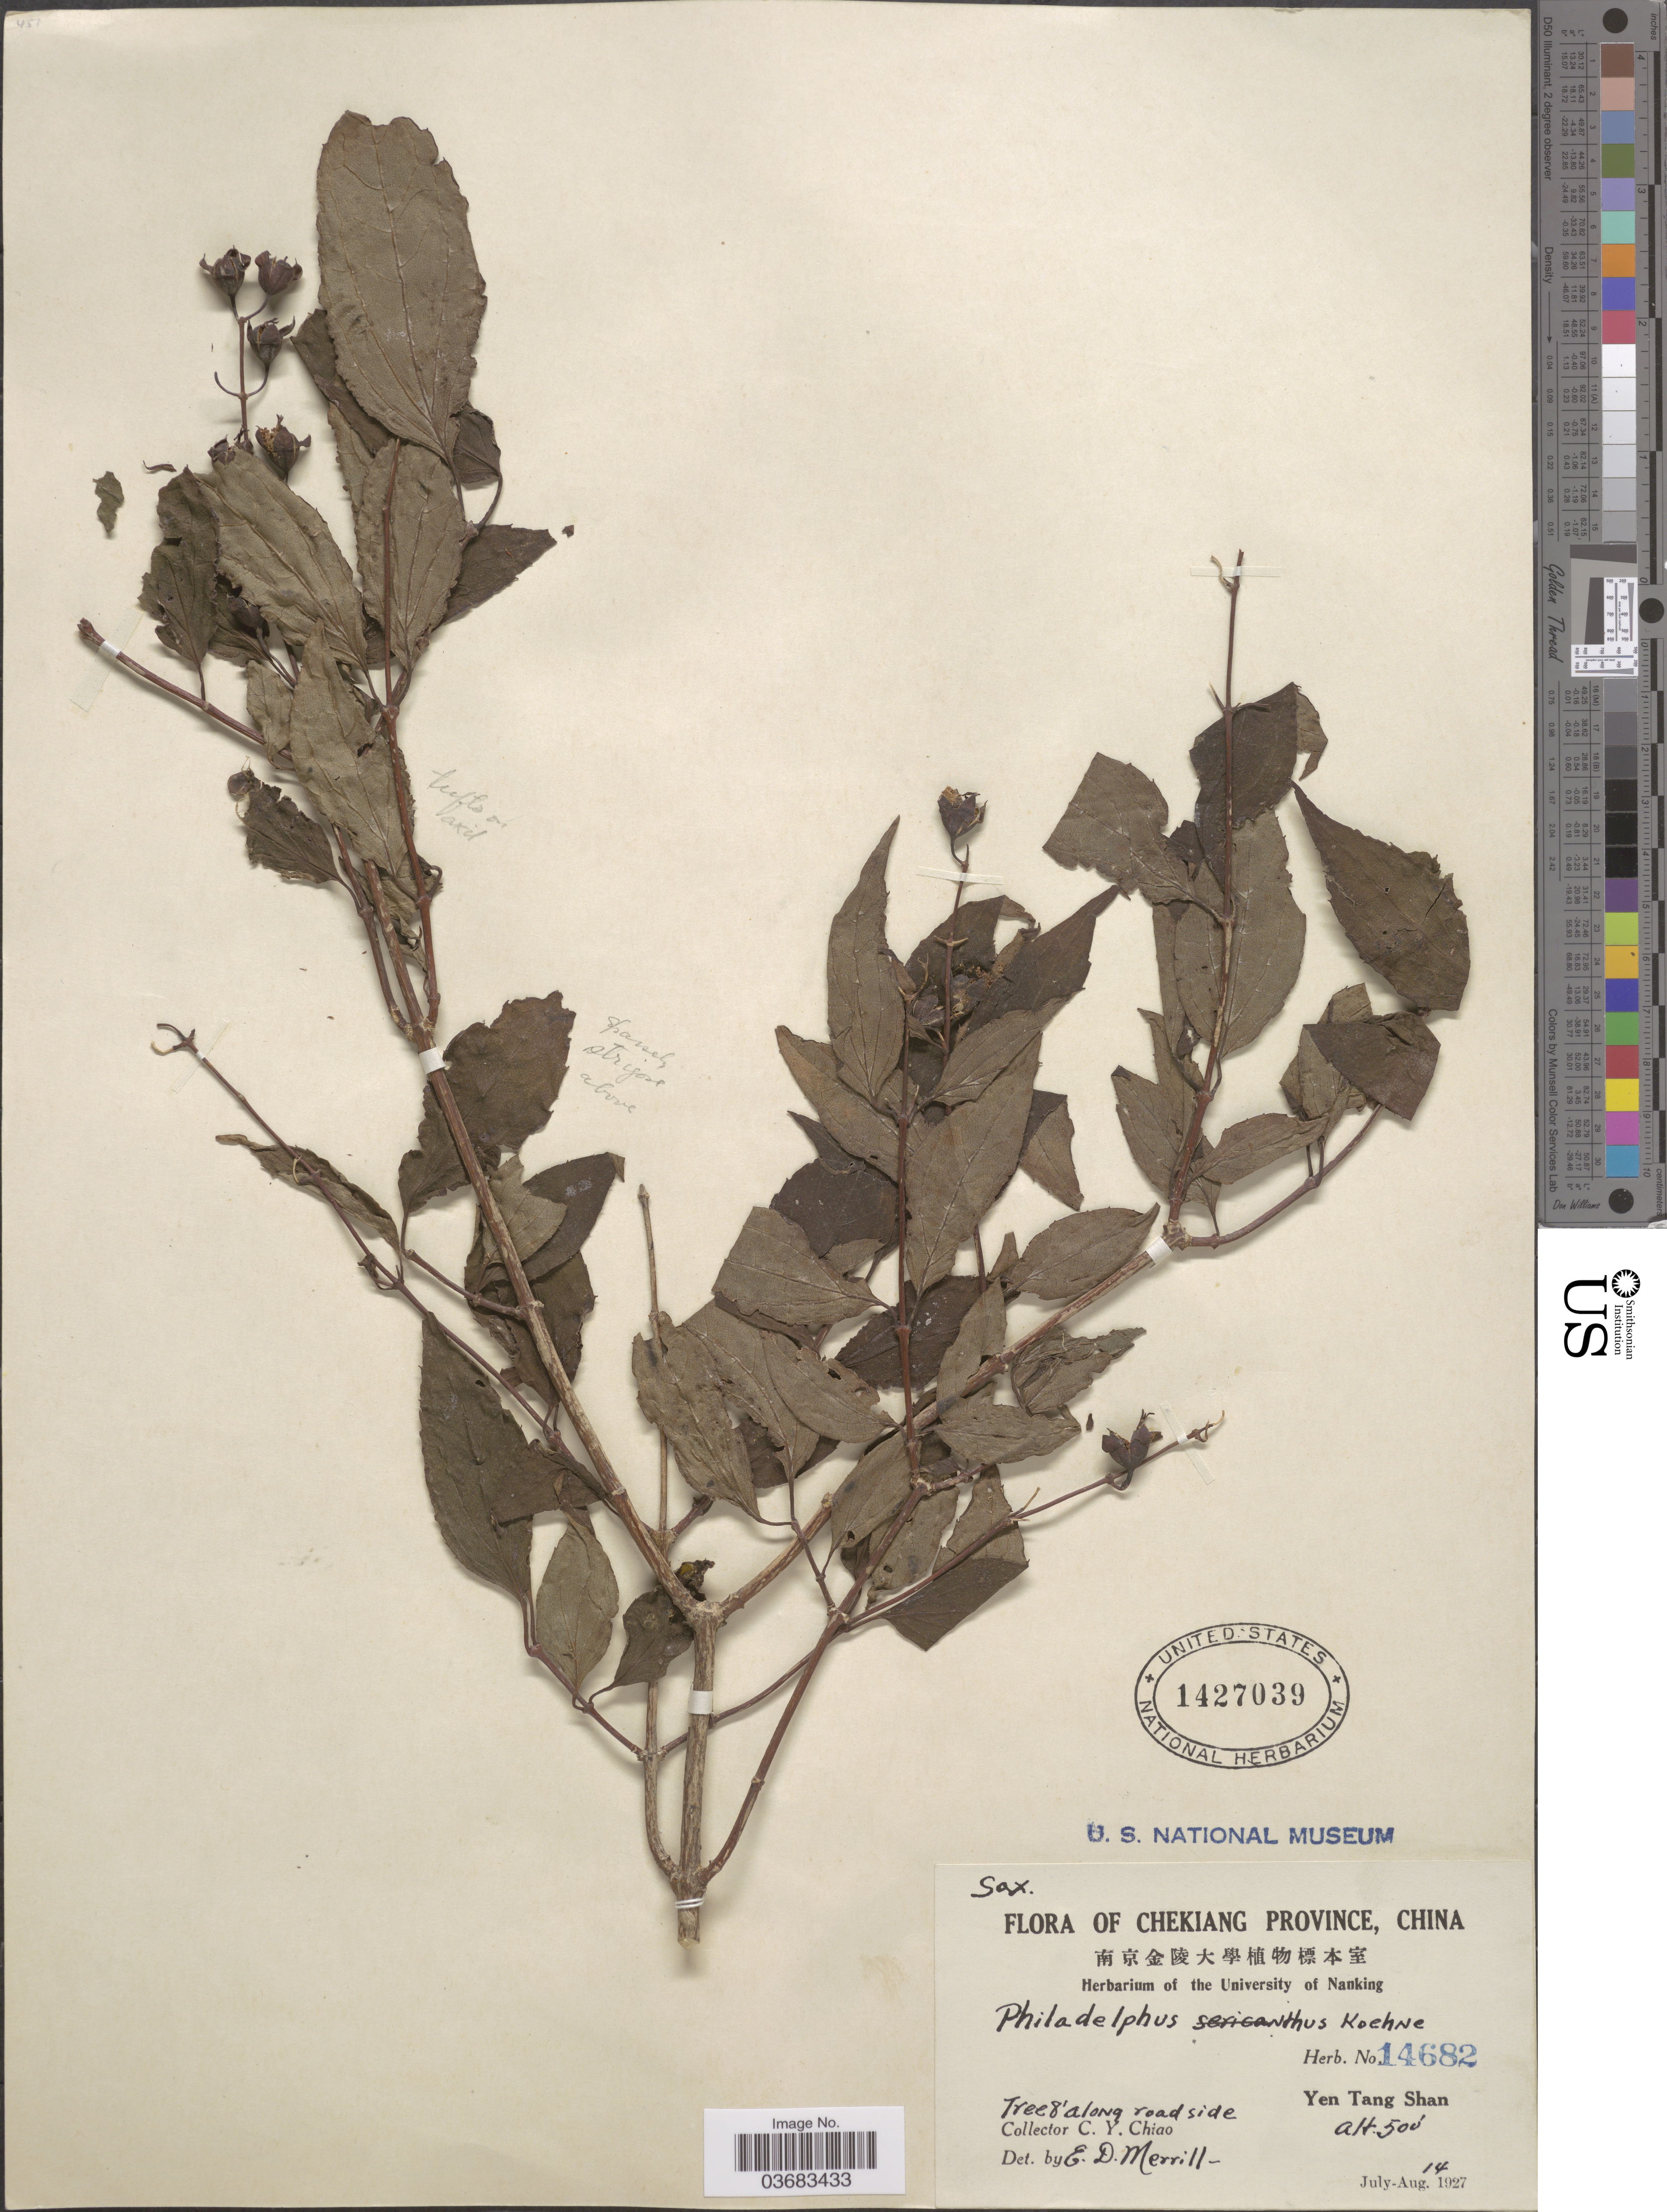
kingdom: Plantae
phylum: Tracheophyta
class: Magnoliopsida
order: Cornales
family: Hydrangeaceae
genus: Philadelphus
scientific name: Philadelphus sp.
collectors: C. Y. Chiao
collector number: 14682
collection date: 1927-08-14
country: China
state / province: Zhejiang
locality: Chekiang Province. Yen Tang Shan.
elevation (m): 152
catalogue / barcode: US 1427039